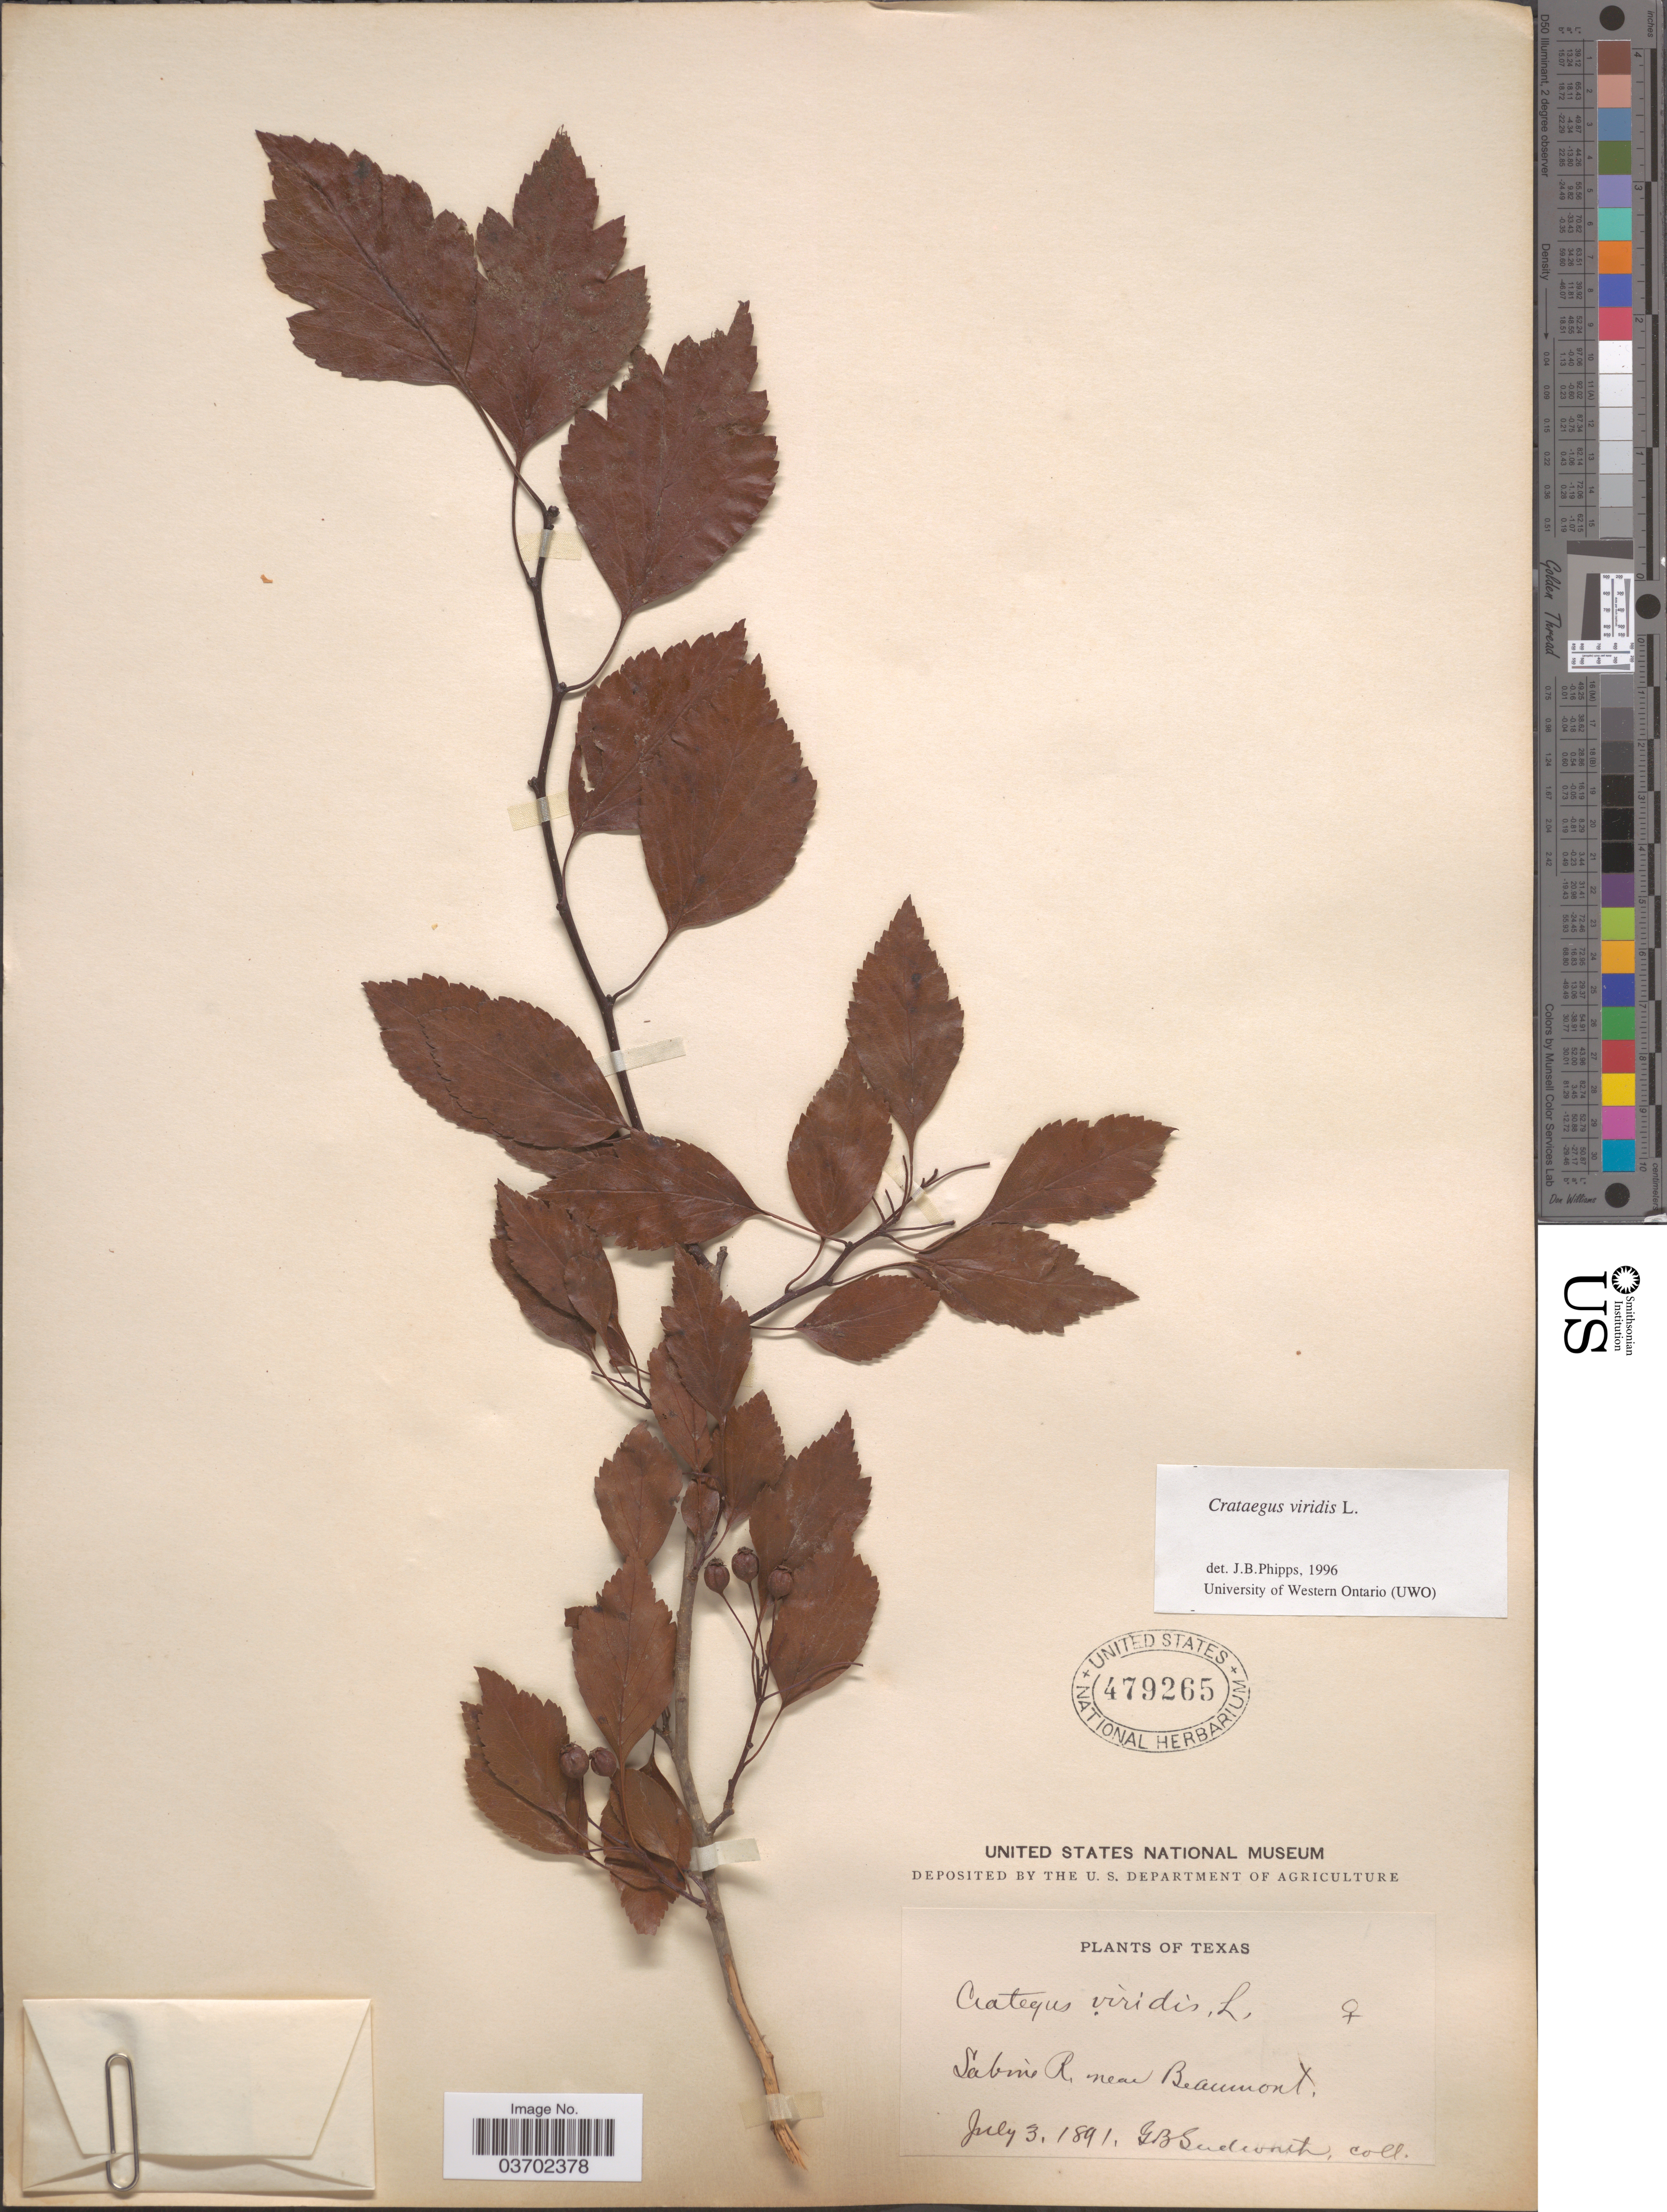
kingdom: Plantae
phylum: Tracheophyta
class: Magnoliopsida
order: Rosales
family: Rosaceae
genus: Crataegus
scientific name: Crataegus viridis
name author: L.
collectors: G. B. Sudworth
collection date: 1891-07-03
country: United States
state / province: Texas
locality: Sabine R. near Beaumont.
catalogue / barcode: US 479265